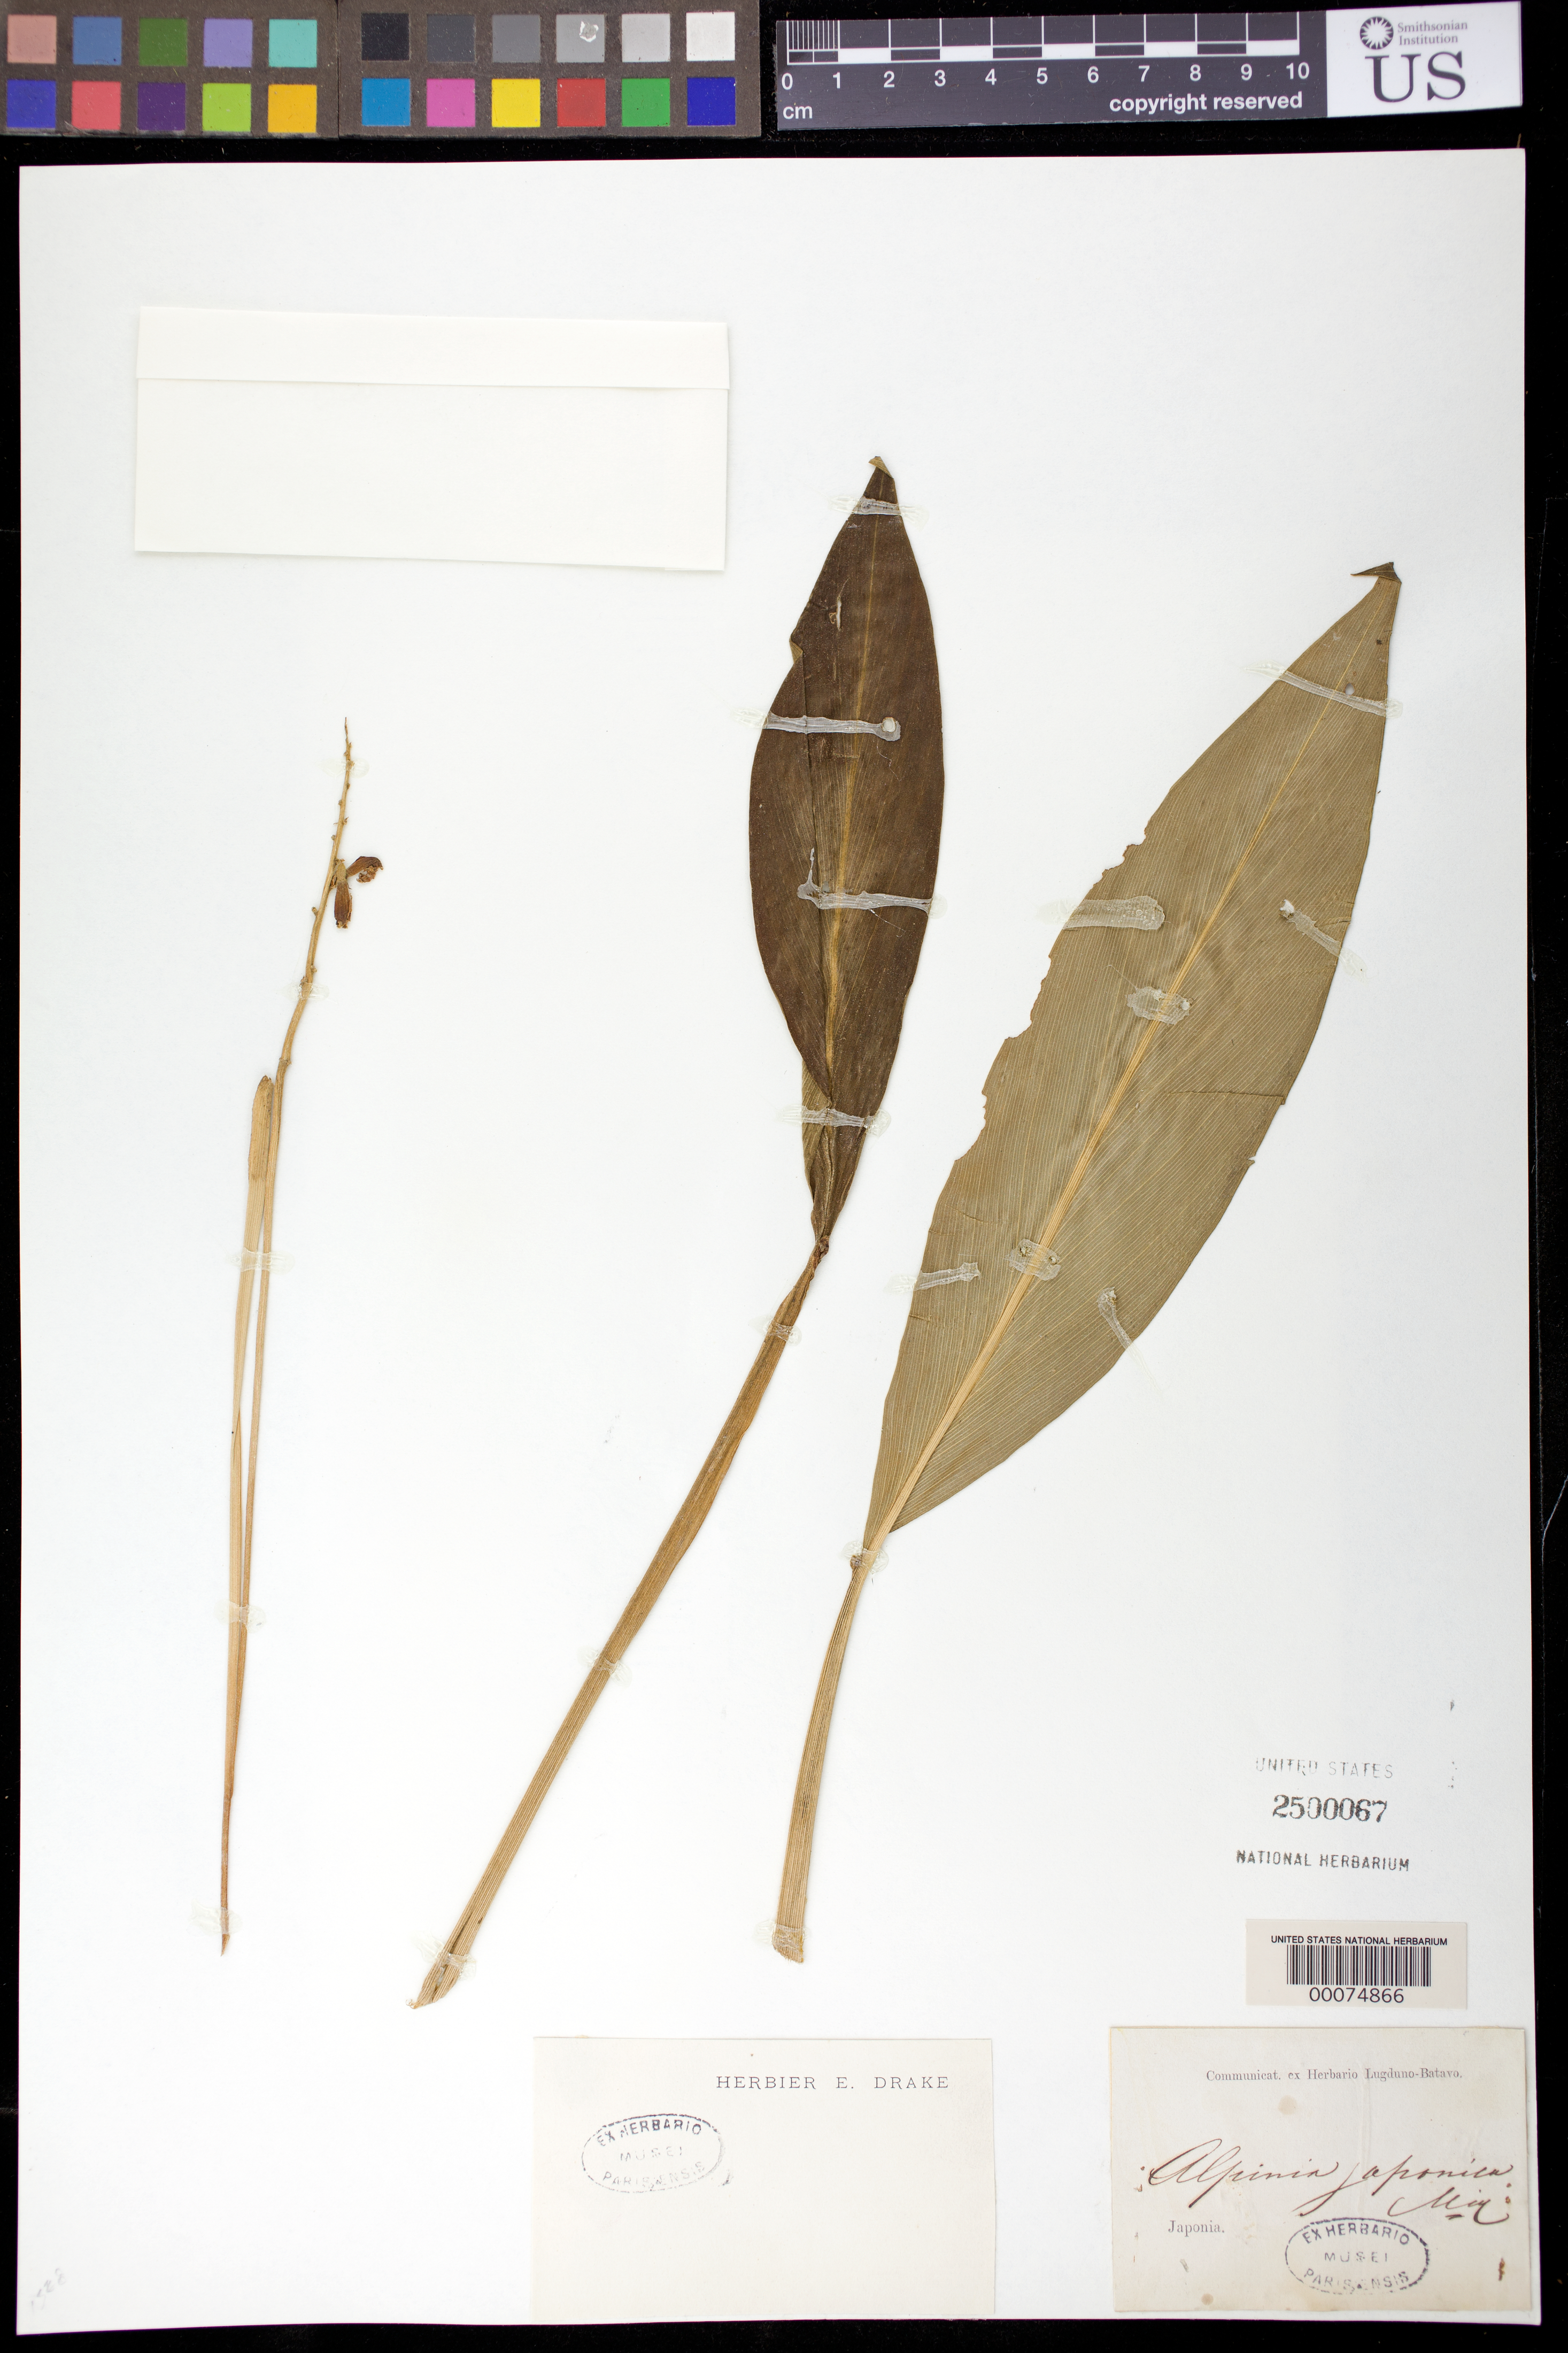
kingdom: Plantae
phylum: Tracheophyta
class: Liliopsida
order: Zingiberales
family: Zingiberaceae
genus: Alpinia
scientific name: Alpinia japonica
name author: (Thunb.) Miq.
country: Japan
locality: Japonia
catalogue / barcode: US 2500067